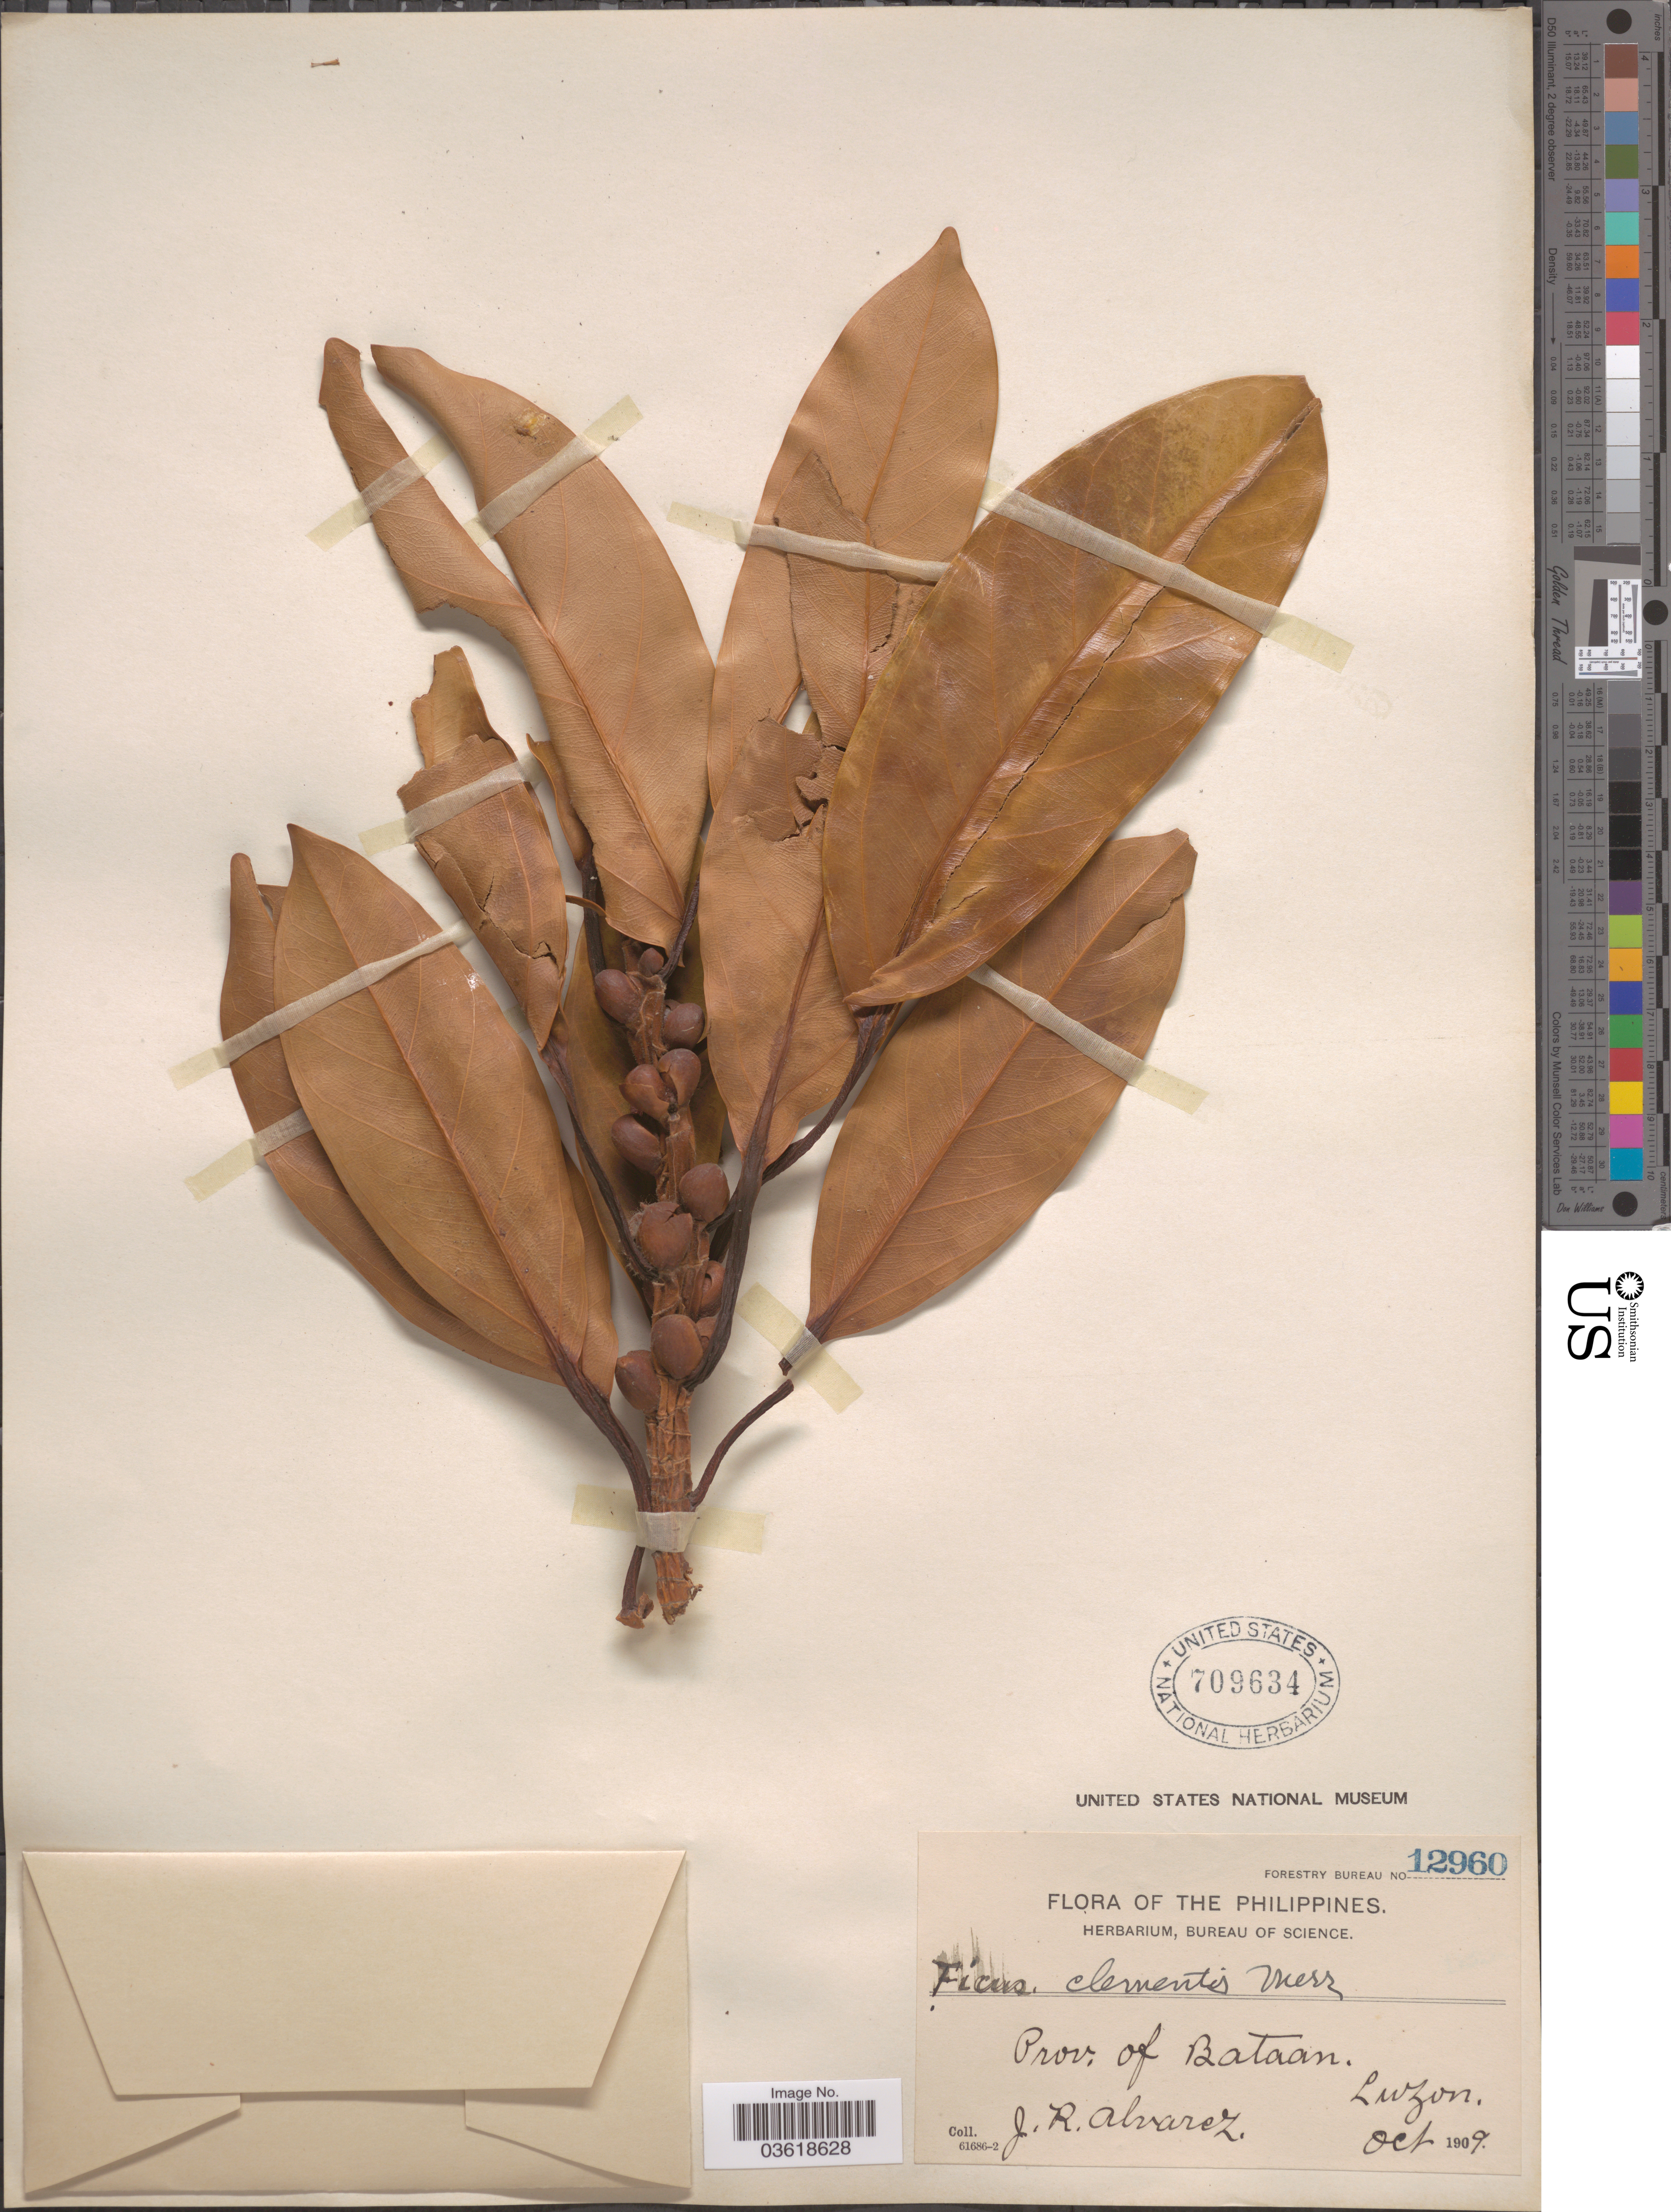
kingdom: Plantae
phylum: Tracheophyta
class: Magnoliopsida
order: Rosales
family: Moraceae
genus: Ficus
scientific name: Ficus clementis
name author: Merr.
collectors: J. Alvarez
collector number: Forestry Bureau 12960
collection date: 1909-10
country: Philippines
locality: Prov. of Bataan. Luzon.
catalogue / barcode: US 709634